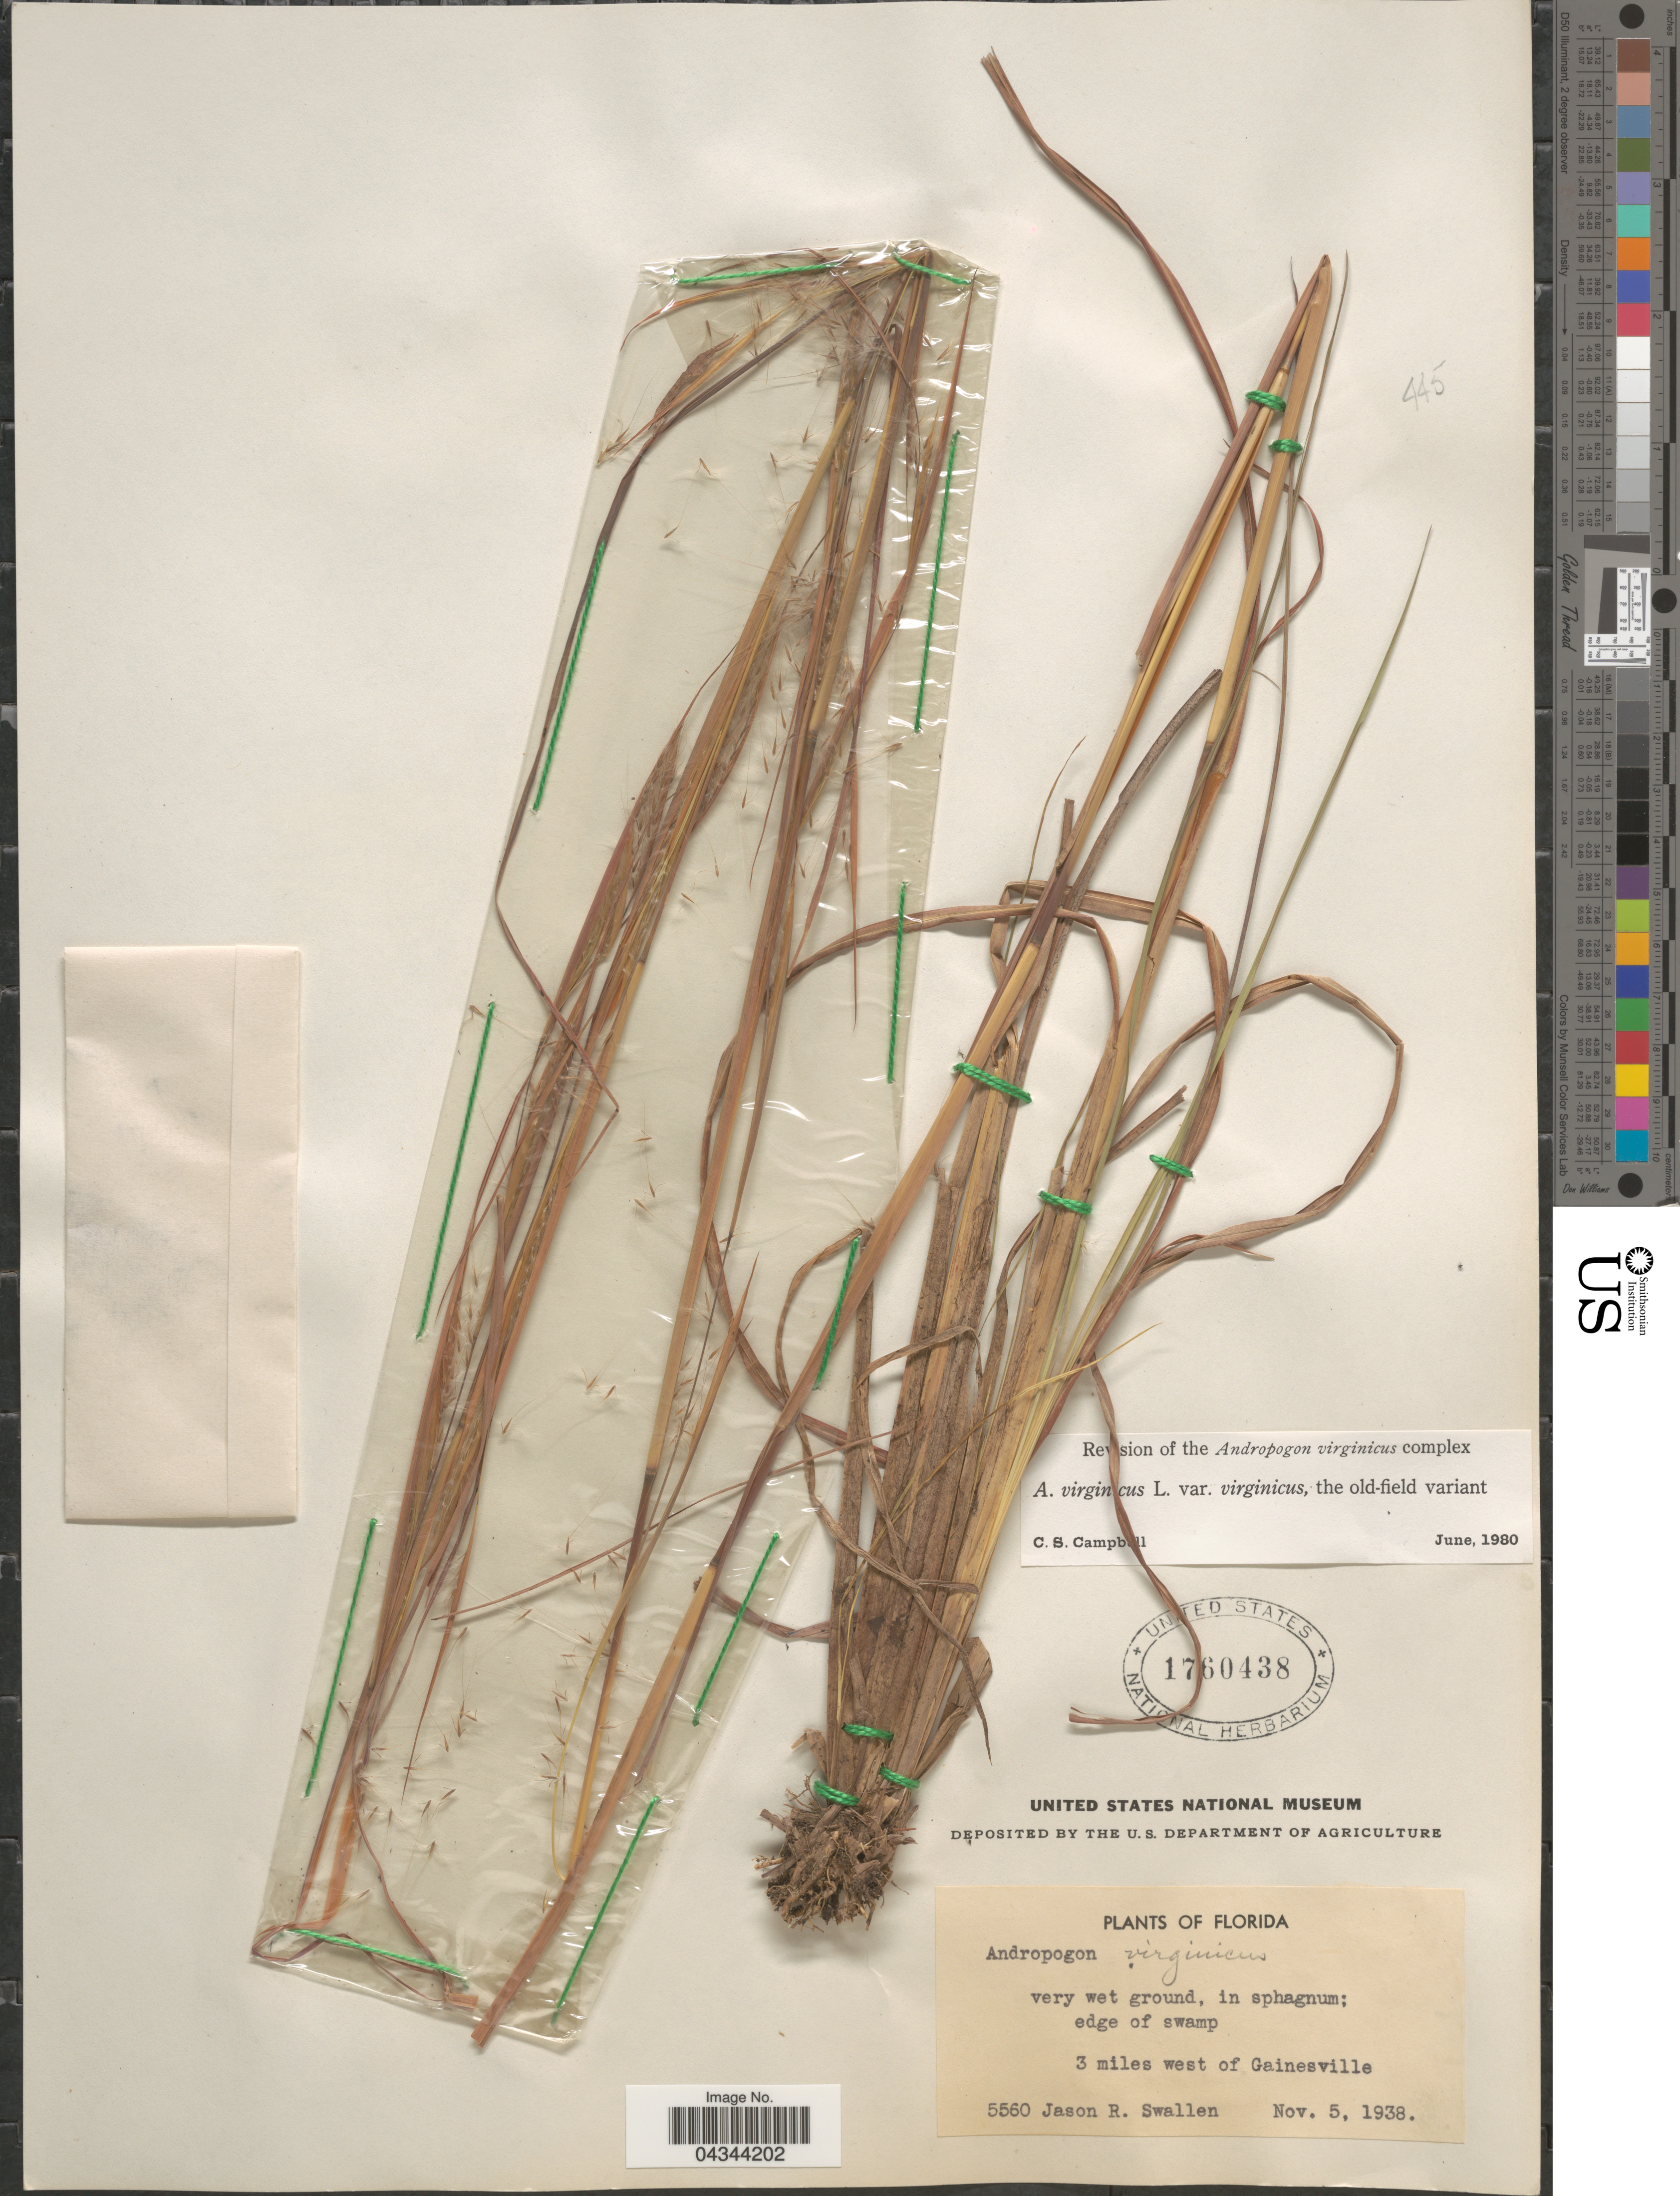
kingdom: Plantae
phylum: Tracheophyta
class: Liliopsida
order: Poales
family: Poaceae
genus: Andropogon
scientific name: Andropogon virginicus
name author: L.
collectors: J. R. Swallen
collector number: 5560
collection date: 1938-11-05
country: United States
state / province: Florida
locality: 3 miles west of Gainesville.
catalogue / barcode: US 1760438